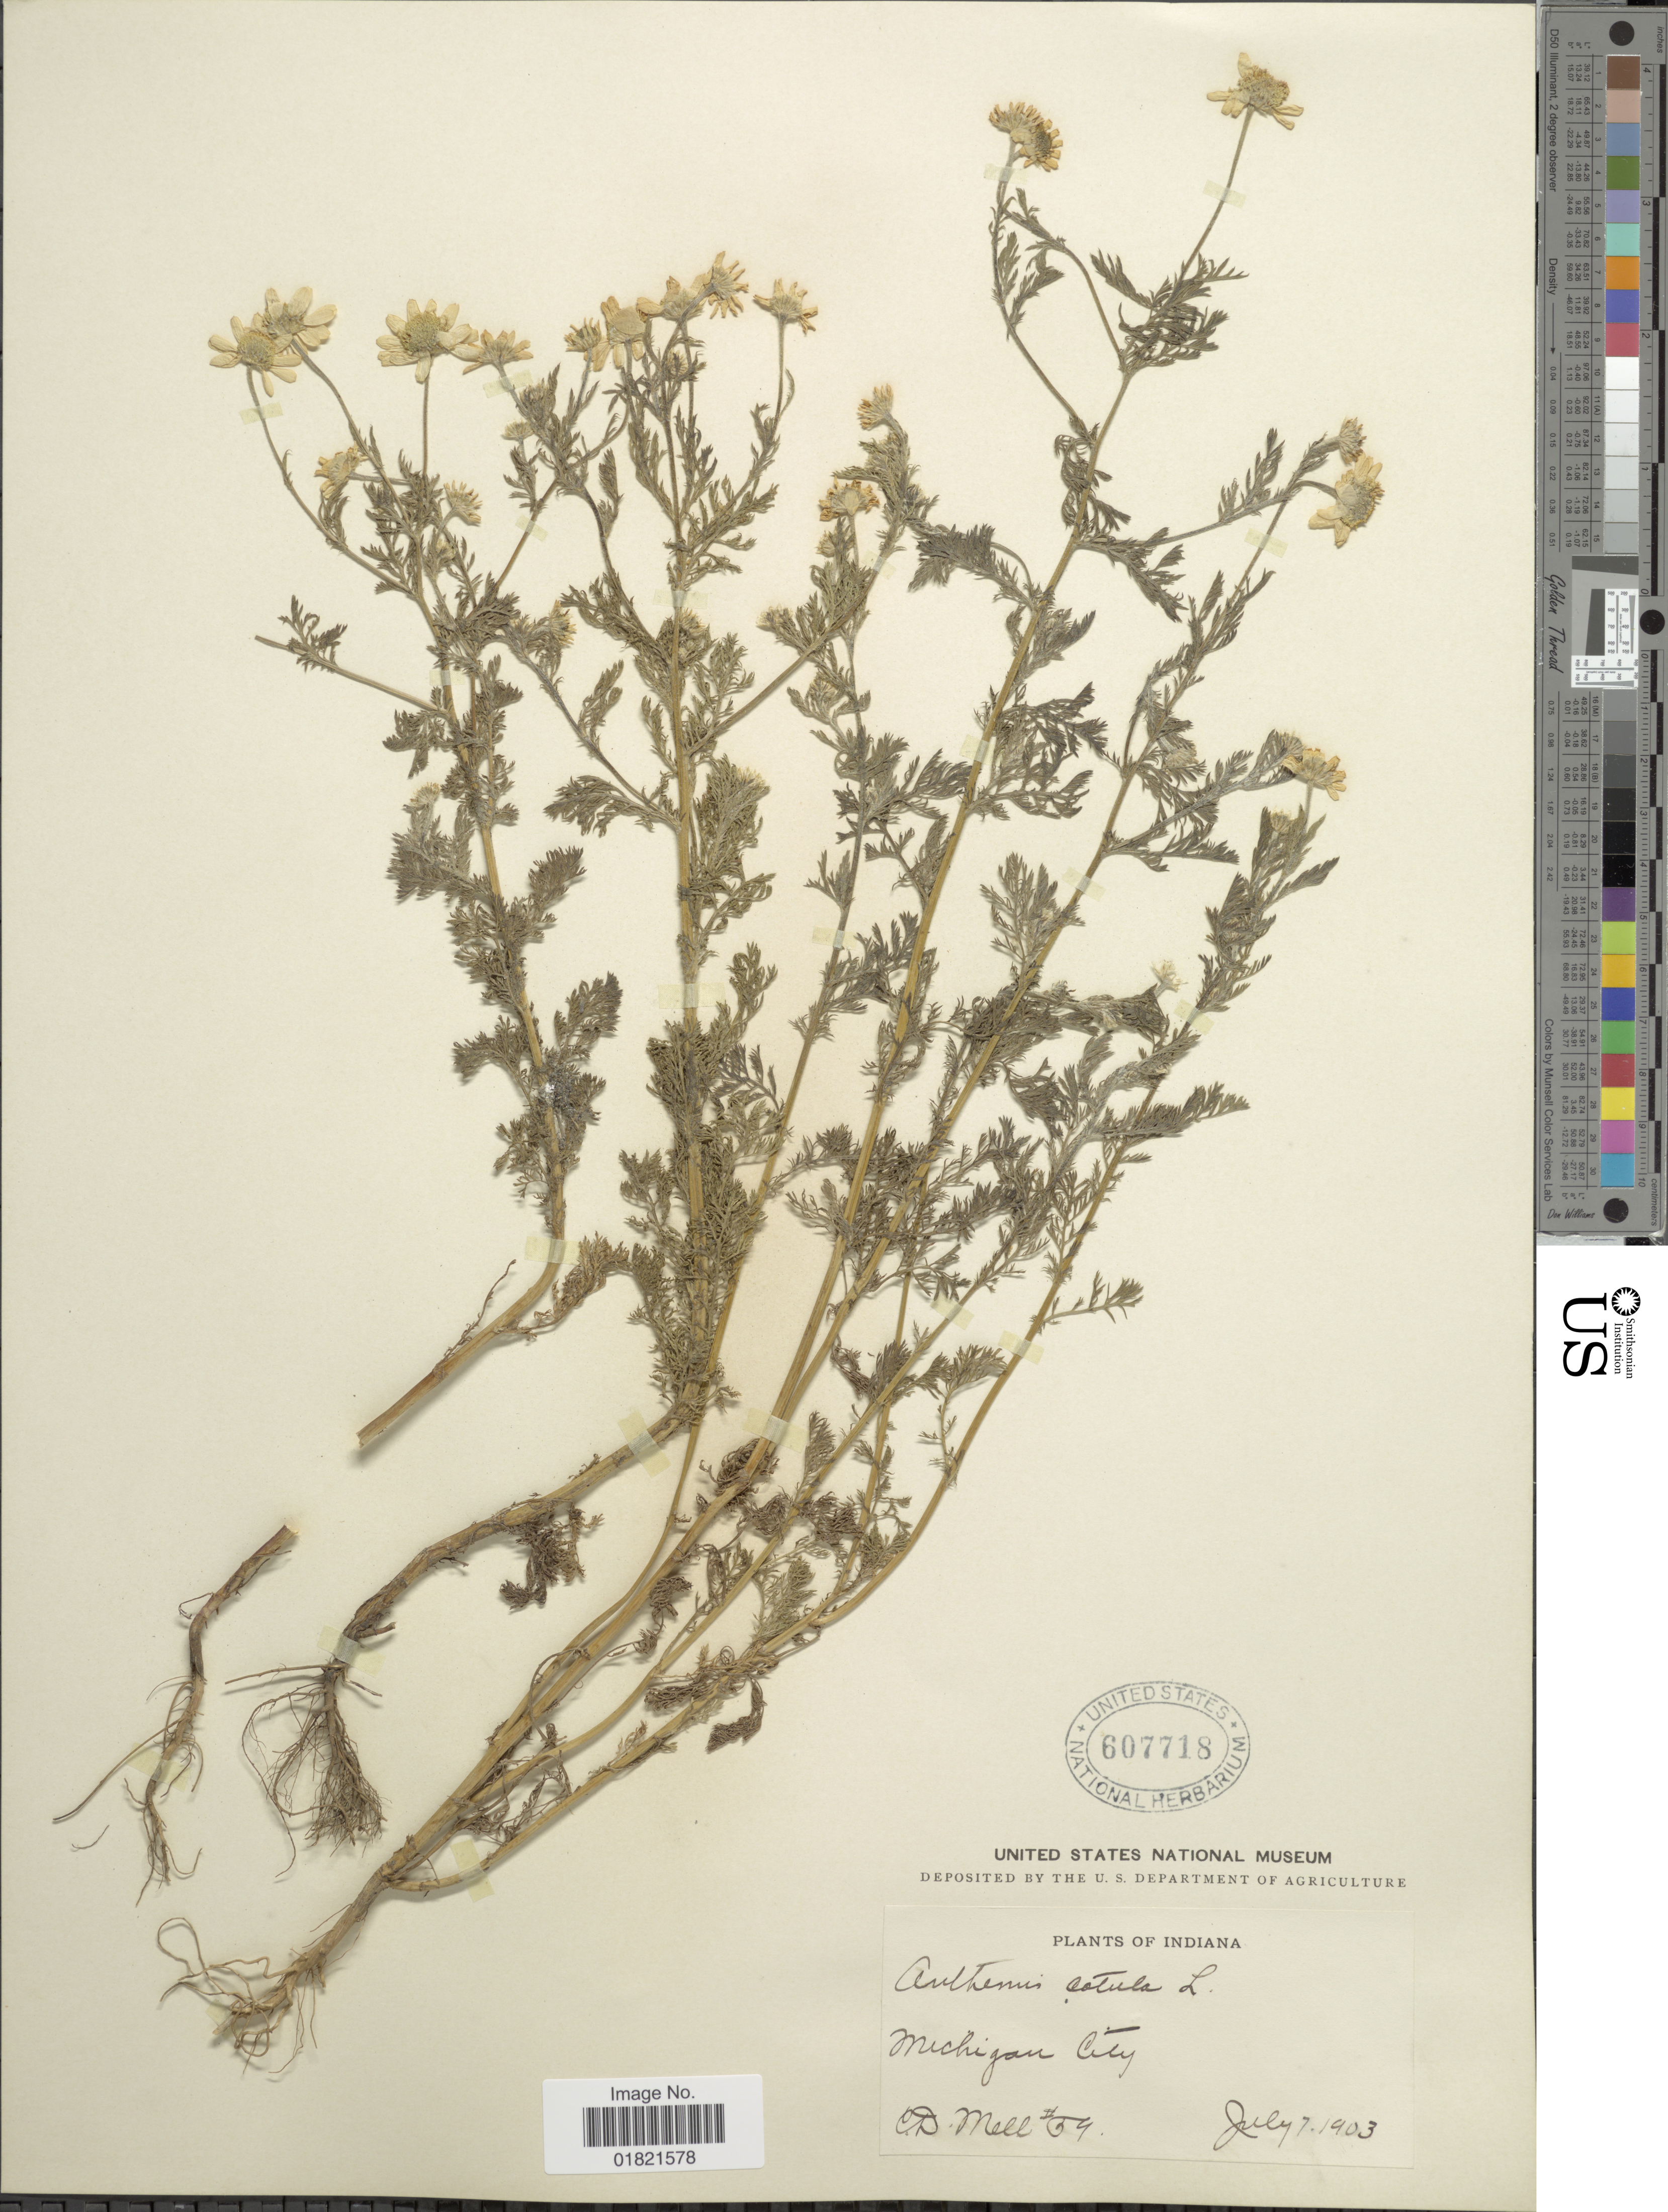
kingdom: Plantae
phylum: Tracheophyta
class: Magnoliopsida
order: Asterales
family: Asteraceae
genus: Anthemis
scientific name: Anthemis cotula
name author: L.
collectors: C. D. Mell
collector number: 54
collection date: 1903-07-07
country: United States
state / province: Indiana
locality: Michigan City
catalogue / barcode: US 607718